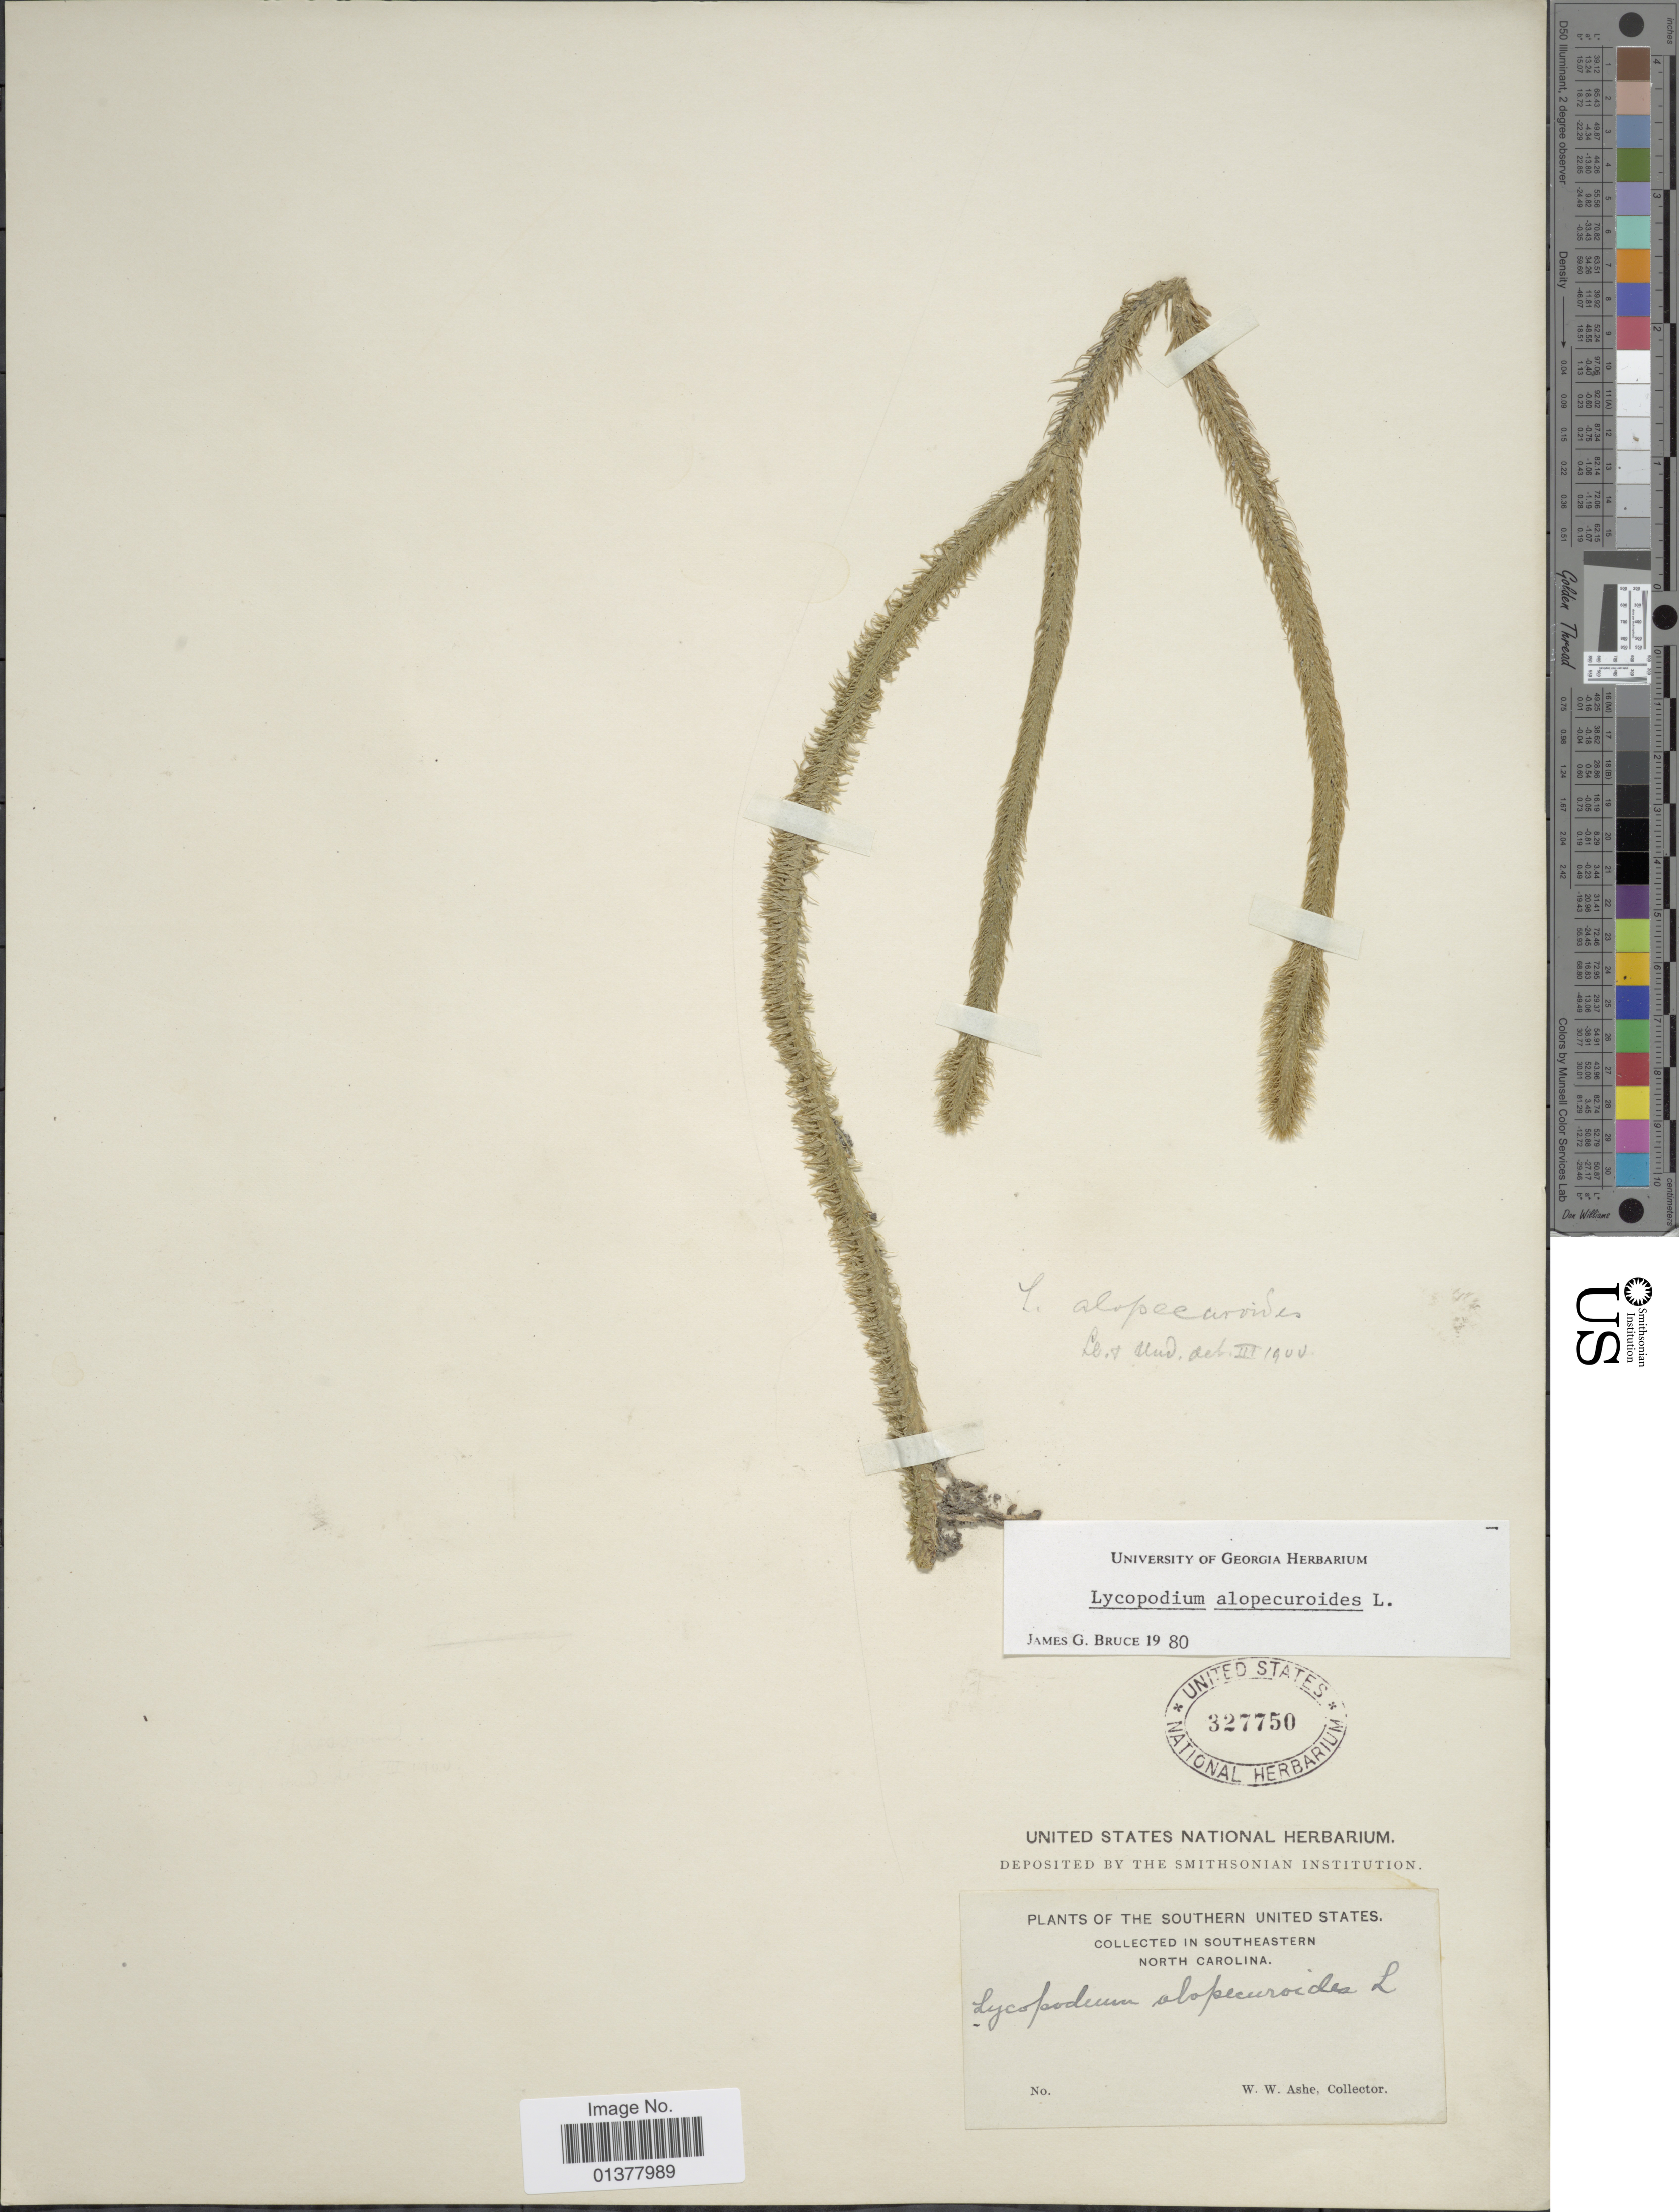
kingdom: Plantae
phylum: Tracheophyta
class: Lycopodiopsida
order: Lycopodiales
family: Lycopodiaceae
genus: Lycopodiella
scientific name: Lycopodiella alopecuroides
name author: (L.) Cranfill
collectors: W. W. Ashe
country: United States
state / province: North Carolina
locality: Southeastern North Carolina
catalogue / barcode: US 327750